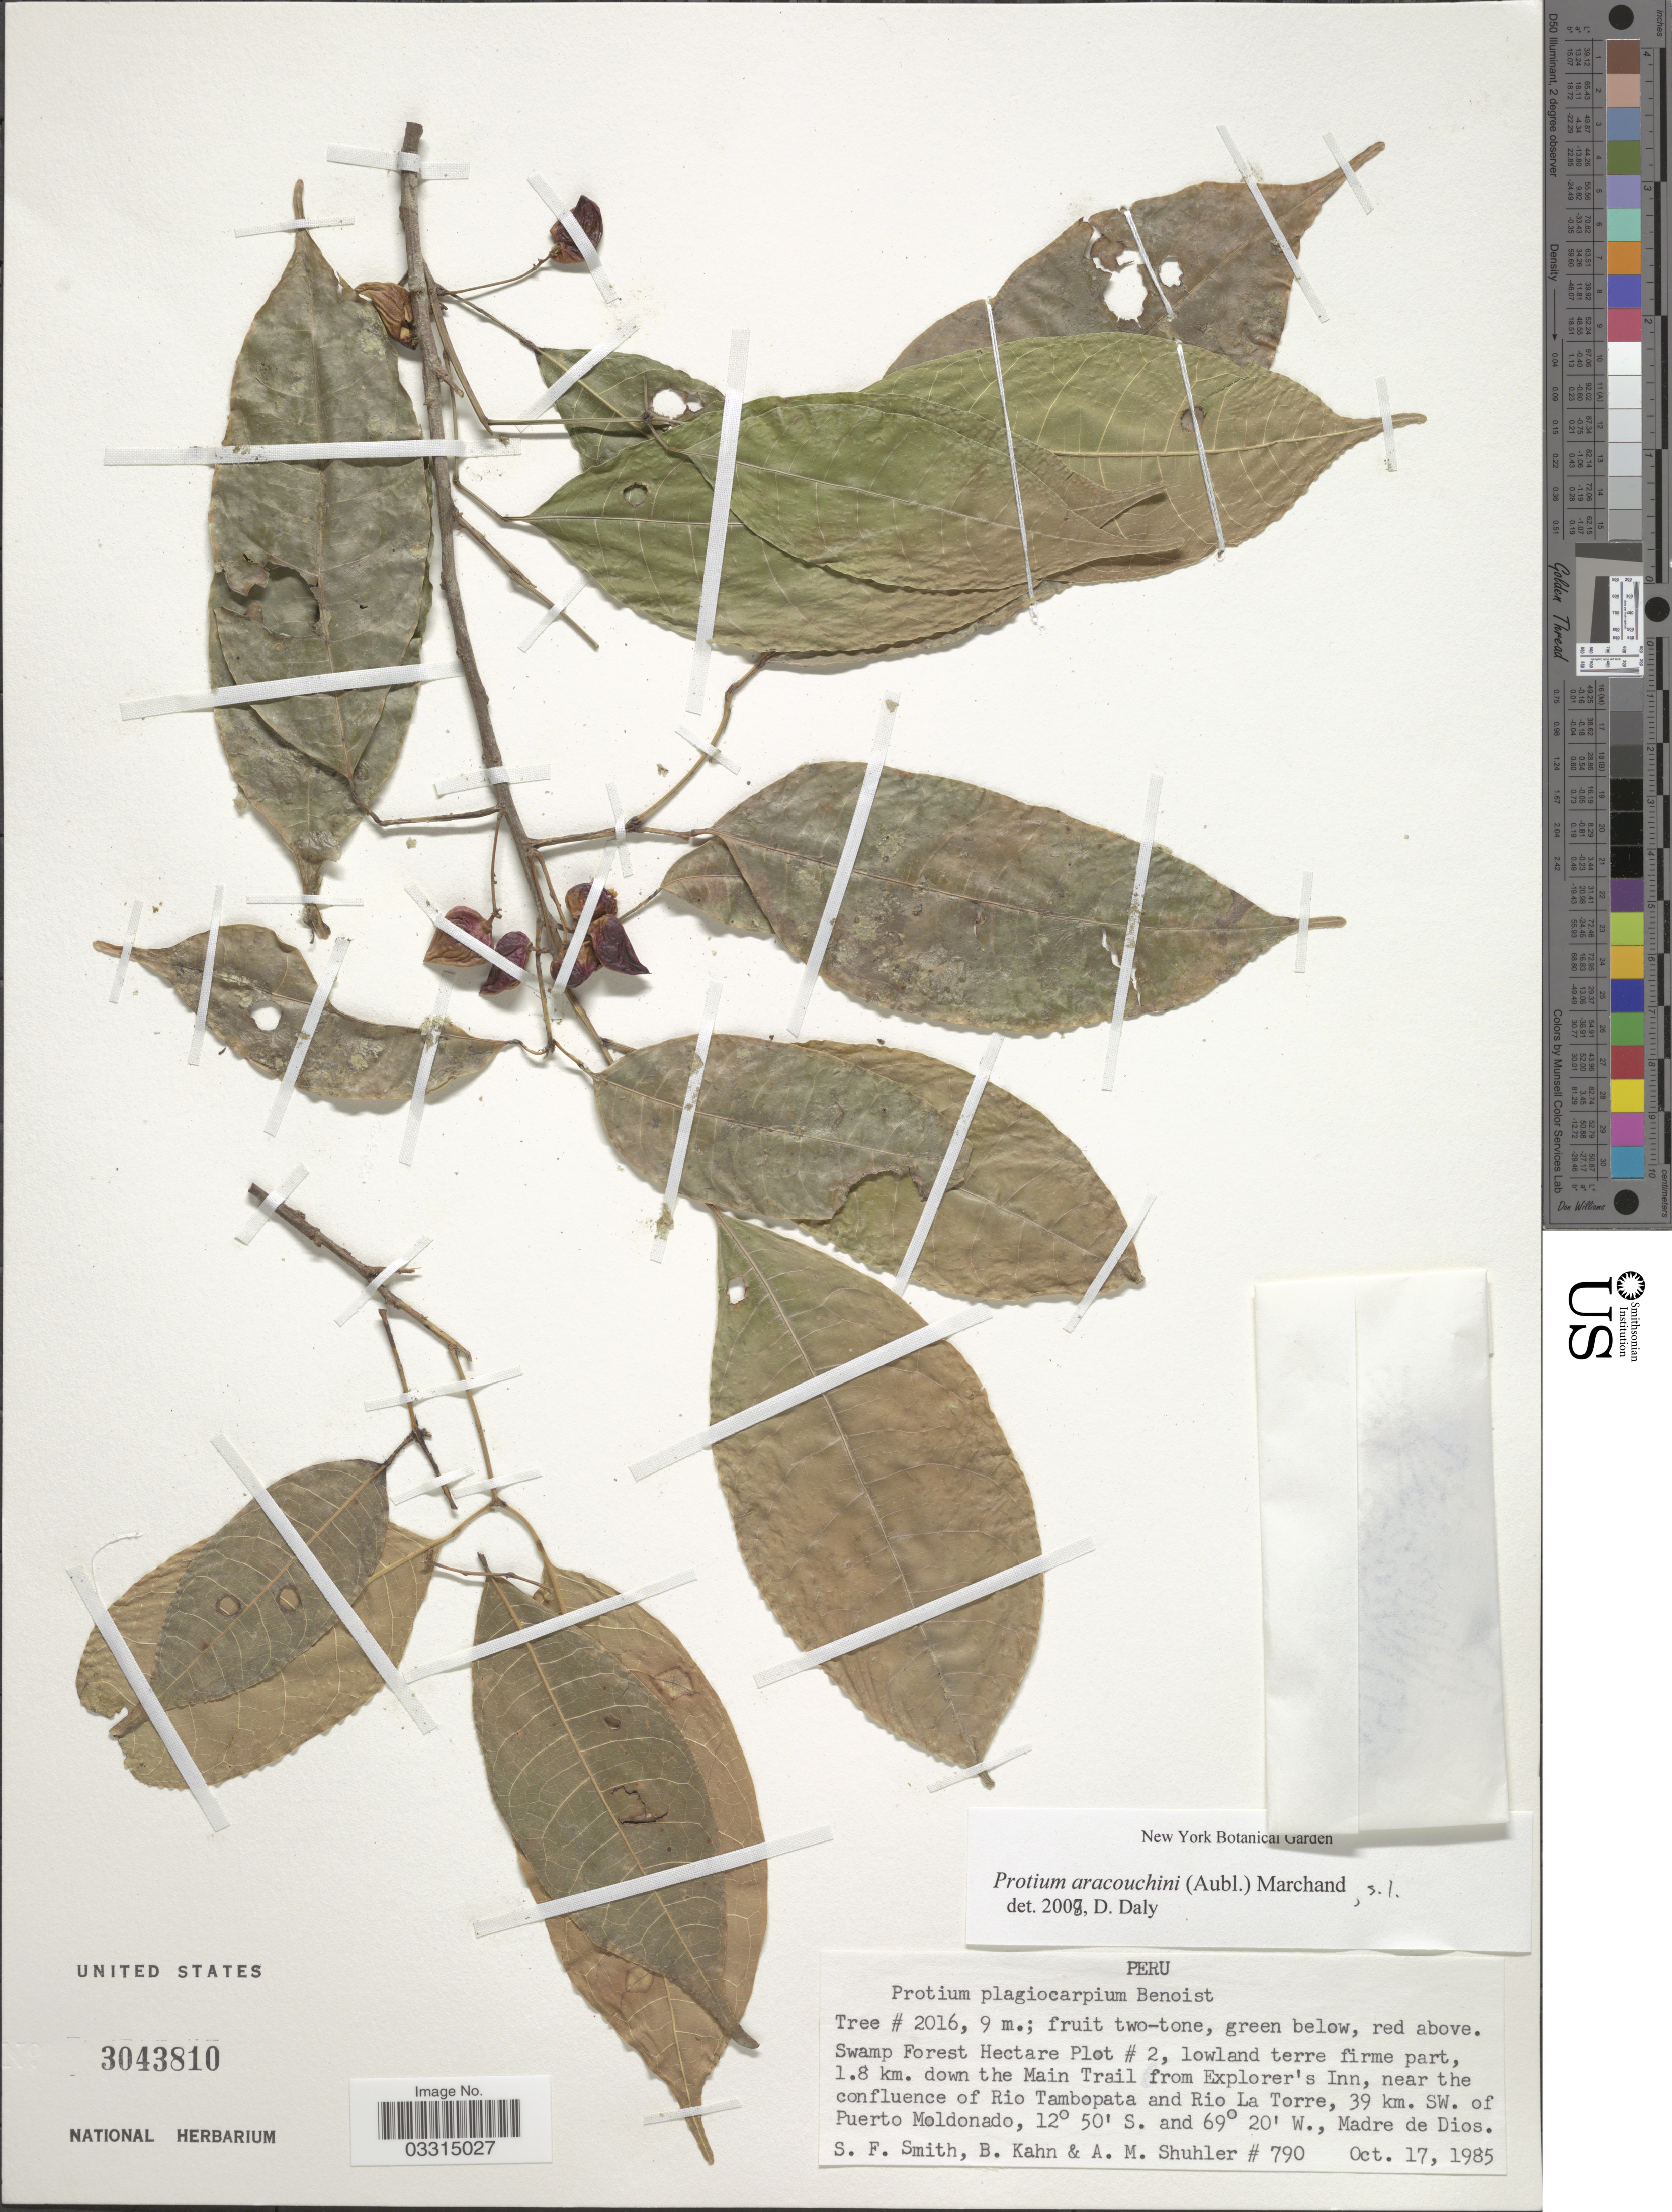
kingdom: Plantae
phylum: Tracheophyta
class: Magnoliopsida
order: Sapindales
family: Burseraceae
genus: Protium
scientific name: Protium aracouchini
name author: (Aubl.) Marchand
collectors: S.F. Smith, B. Kahn & A. Shuhler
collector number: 790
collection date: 1985-10-17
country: Peru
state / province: Madre de Dios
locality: Swamp Forest Hectare Plot # 2, 1.8 km. down the Main Trail from Explorer's Inn, near the confluence of Rio Tambopata and Rio La Torre, 39 km. SW. of Puerto Moldonado.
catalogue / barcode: US 3043810